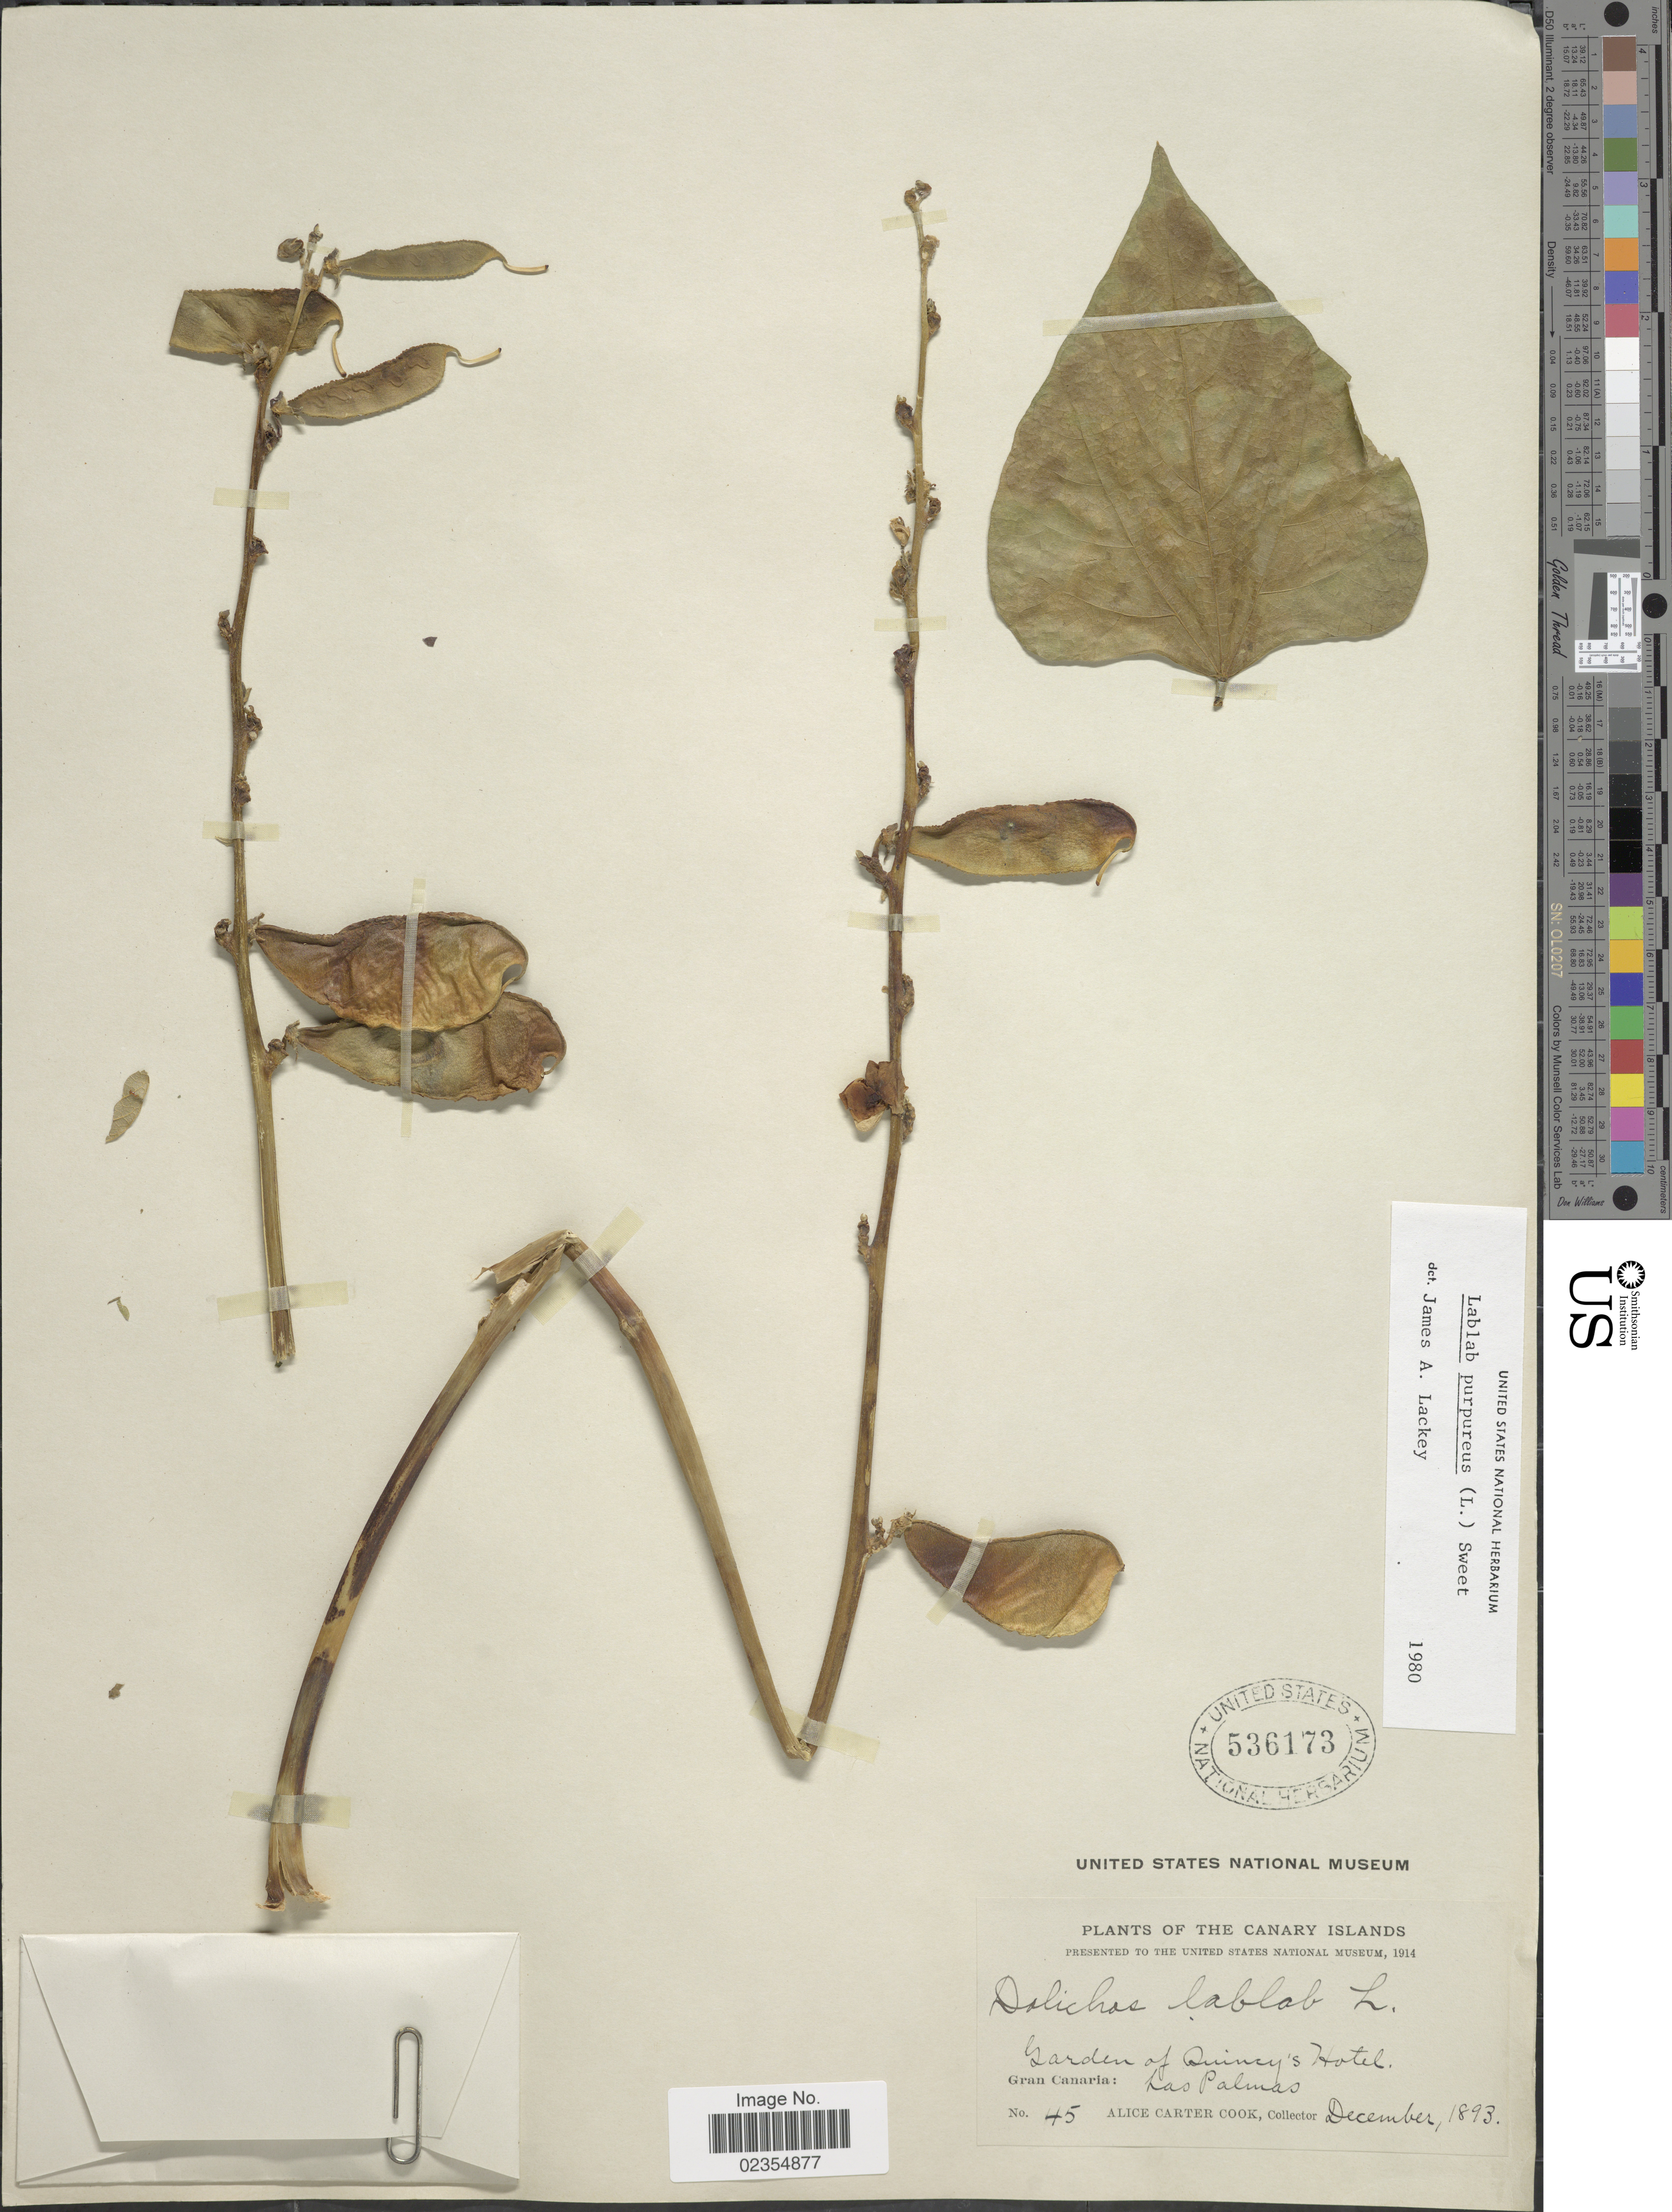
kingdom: Plantae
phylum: Tracheophyta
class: Magnoliopsida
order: Fabales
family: Fabaceae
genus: Lablab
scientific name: Lablab purpureus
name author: (L.) Sweet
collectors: Alice C. Cook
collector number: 45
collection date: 1893-12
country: Spain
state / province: Canarias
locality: Garden of Quincy's Hotel, Gran Canaria: Las Palmas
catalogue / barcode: US 536173